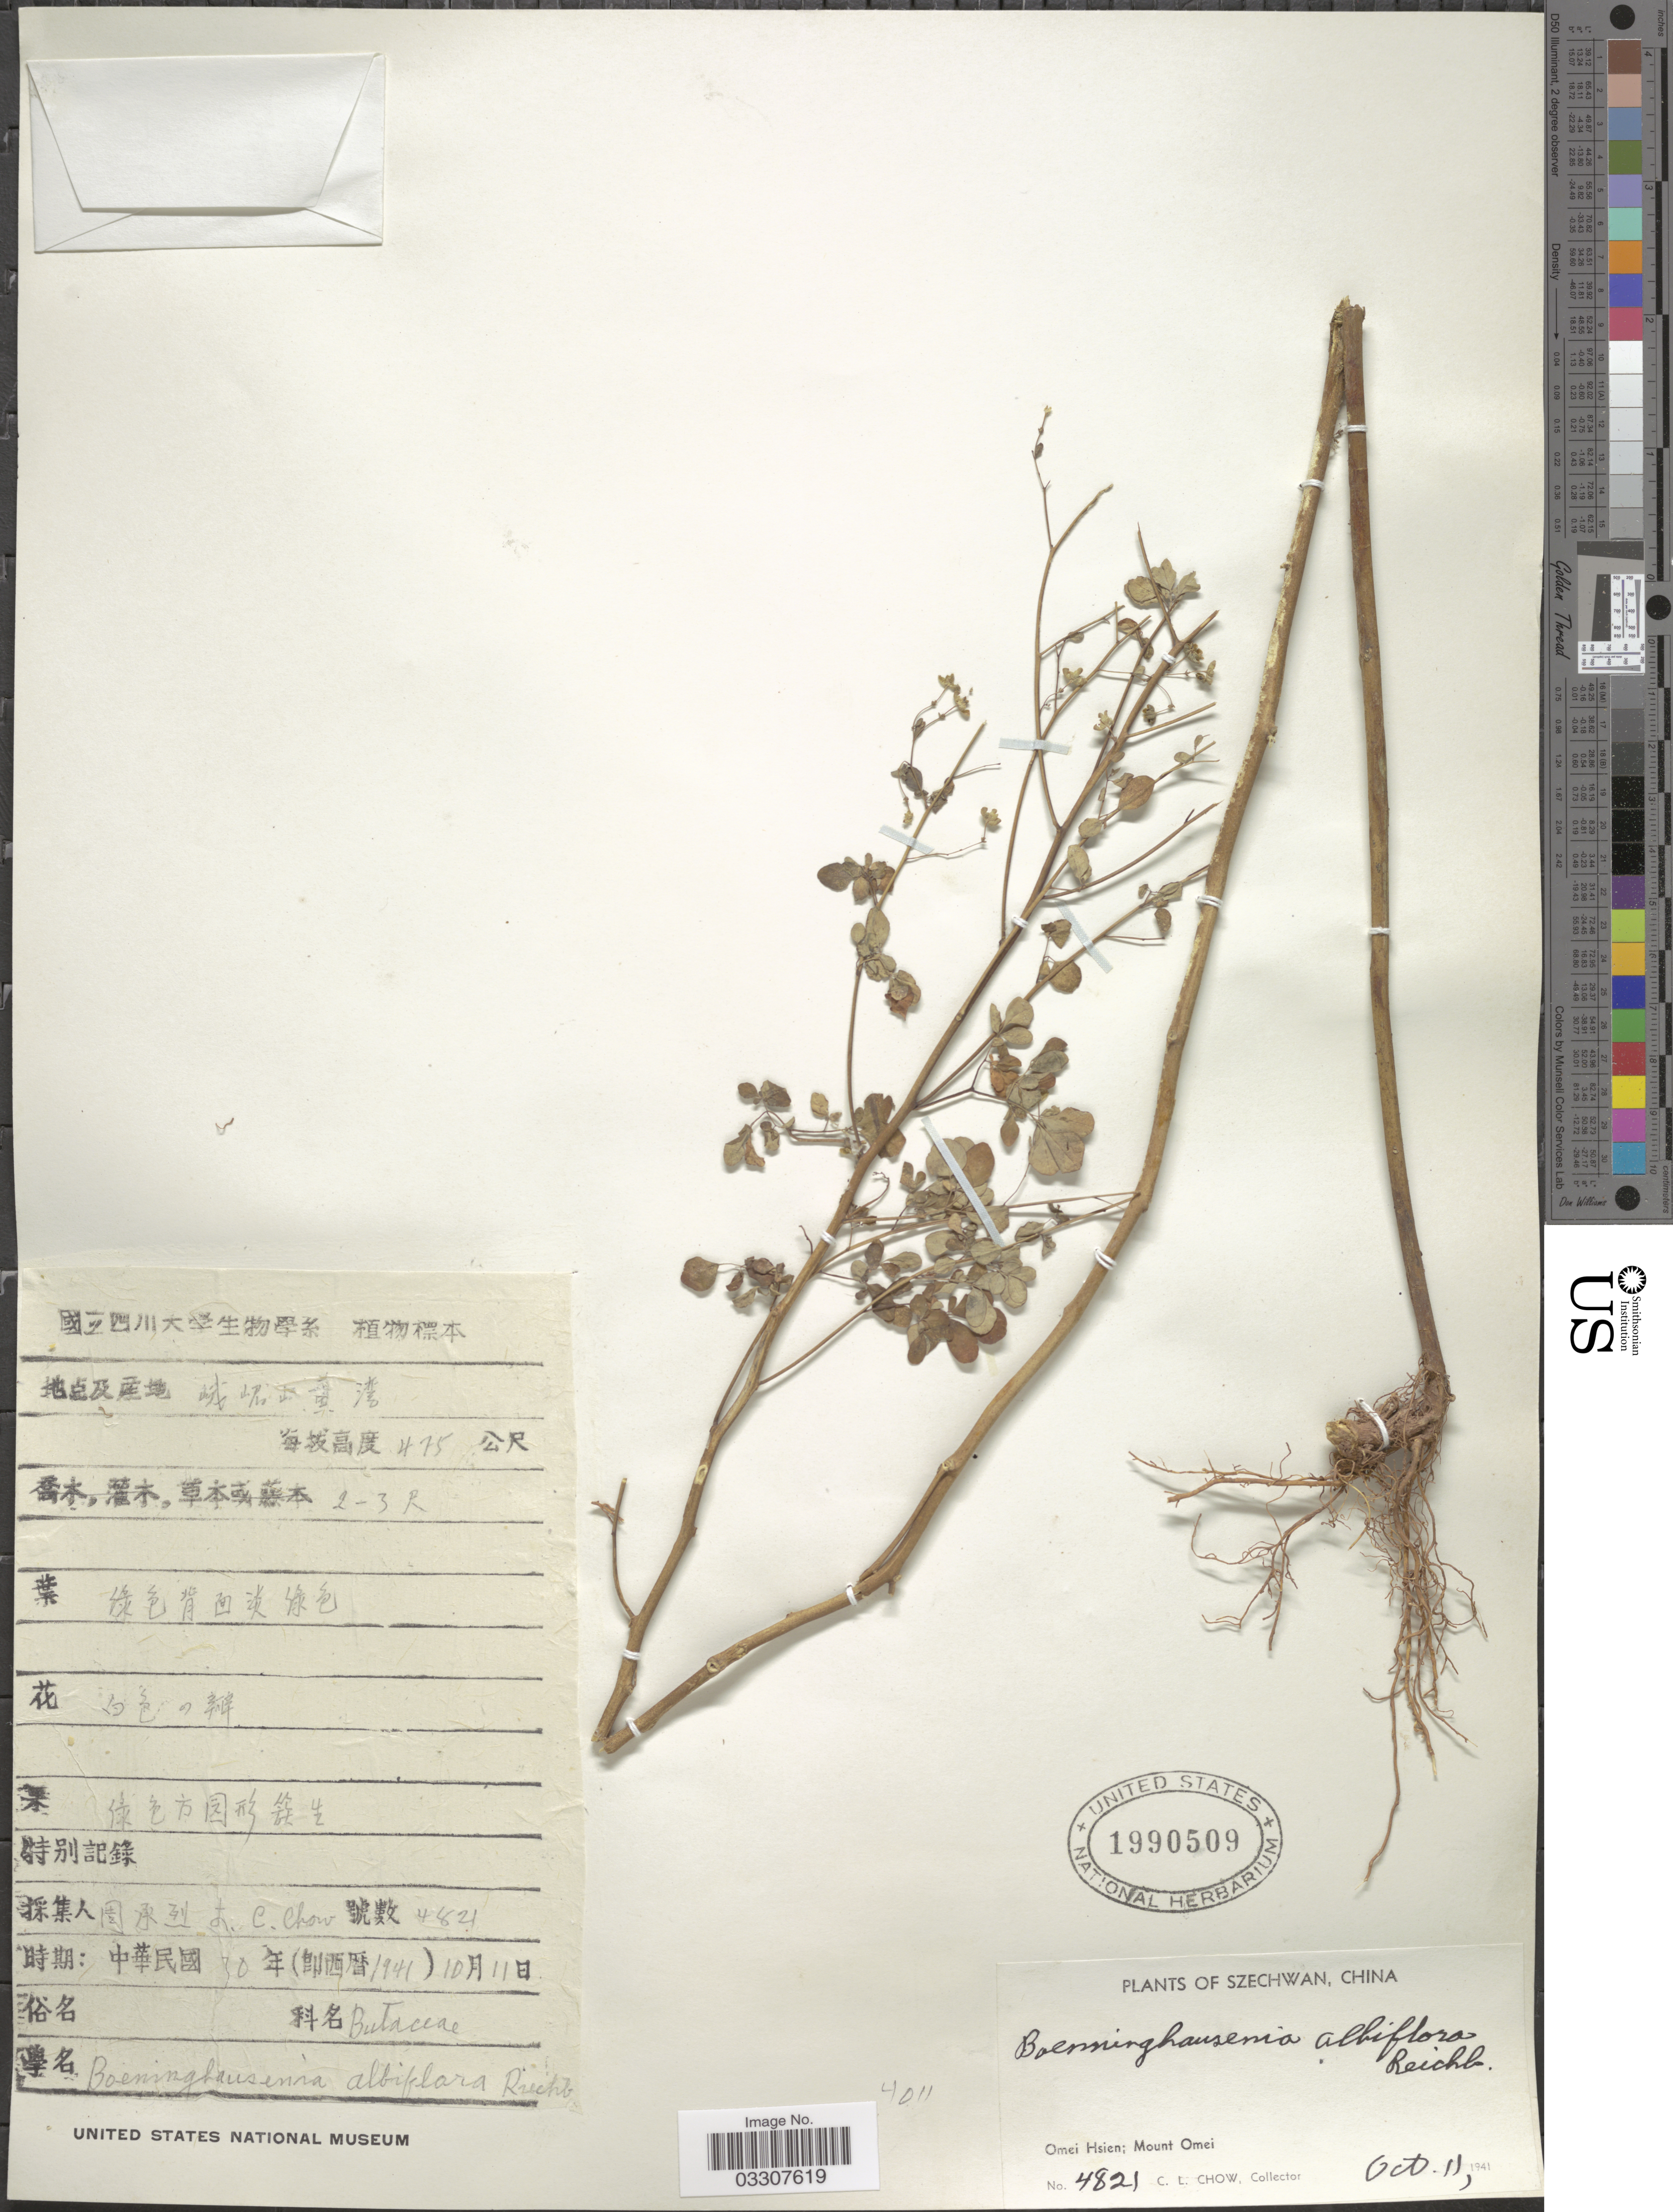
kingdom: Plantae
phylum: Tracheophyta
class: Magnoliopsida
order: Sapindales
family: Rutaceae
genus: Boenninghausenia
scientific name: Boenninghausenia albiflora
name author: (Hook.) Meisn.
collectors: C. Chow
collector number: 4821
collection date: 1941-10-11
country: China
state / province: Sichuan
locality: Szechwan. Omei Hsien: Mount Omei.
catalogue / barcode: US 1990509